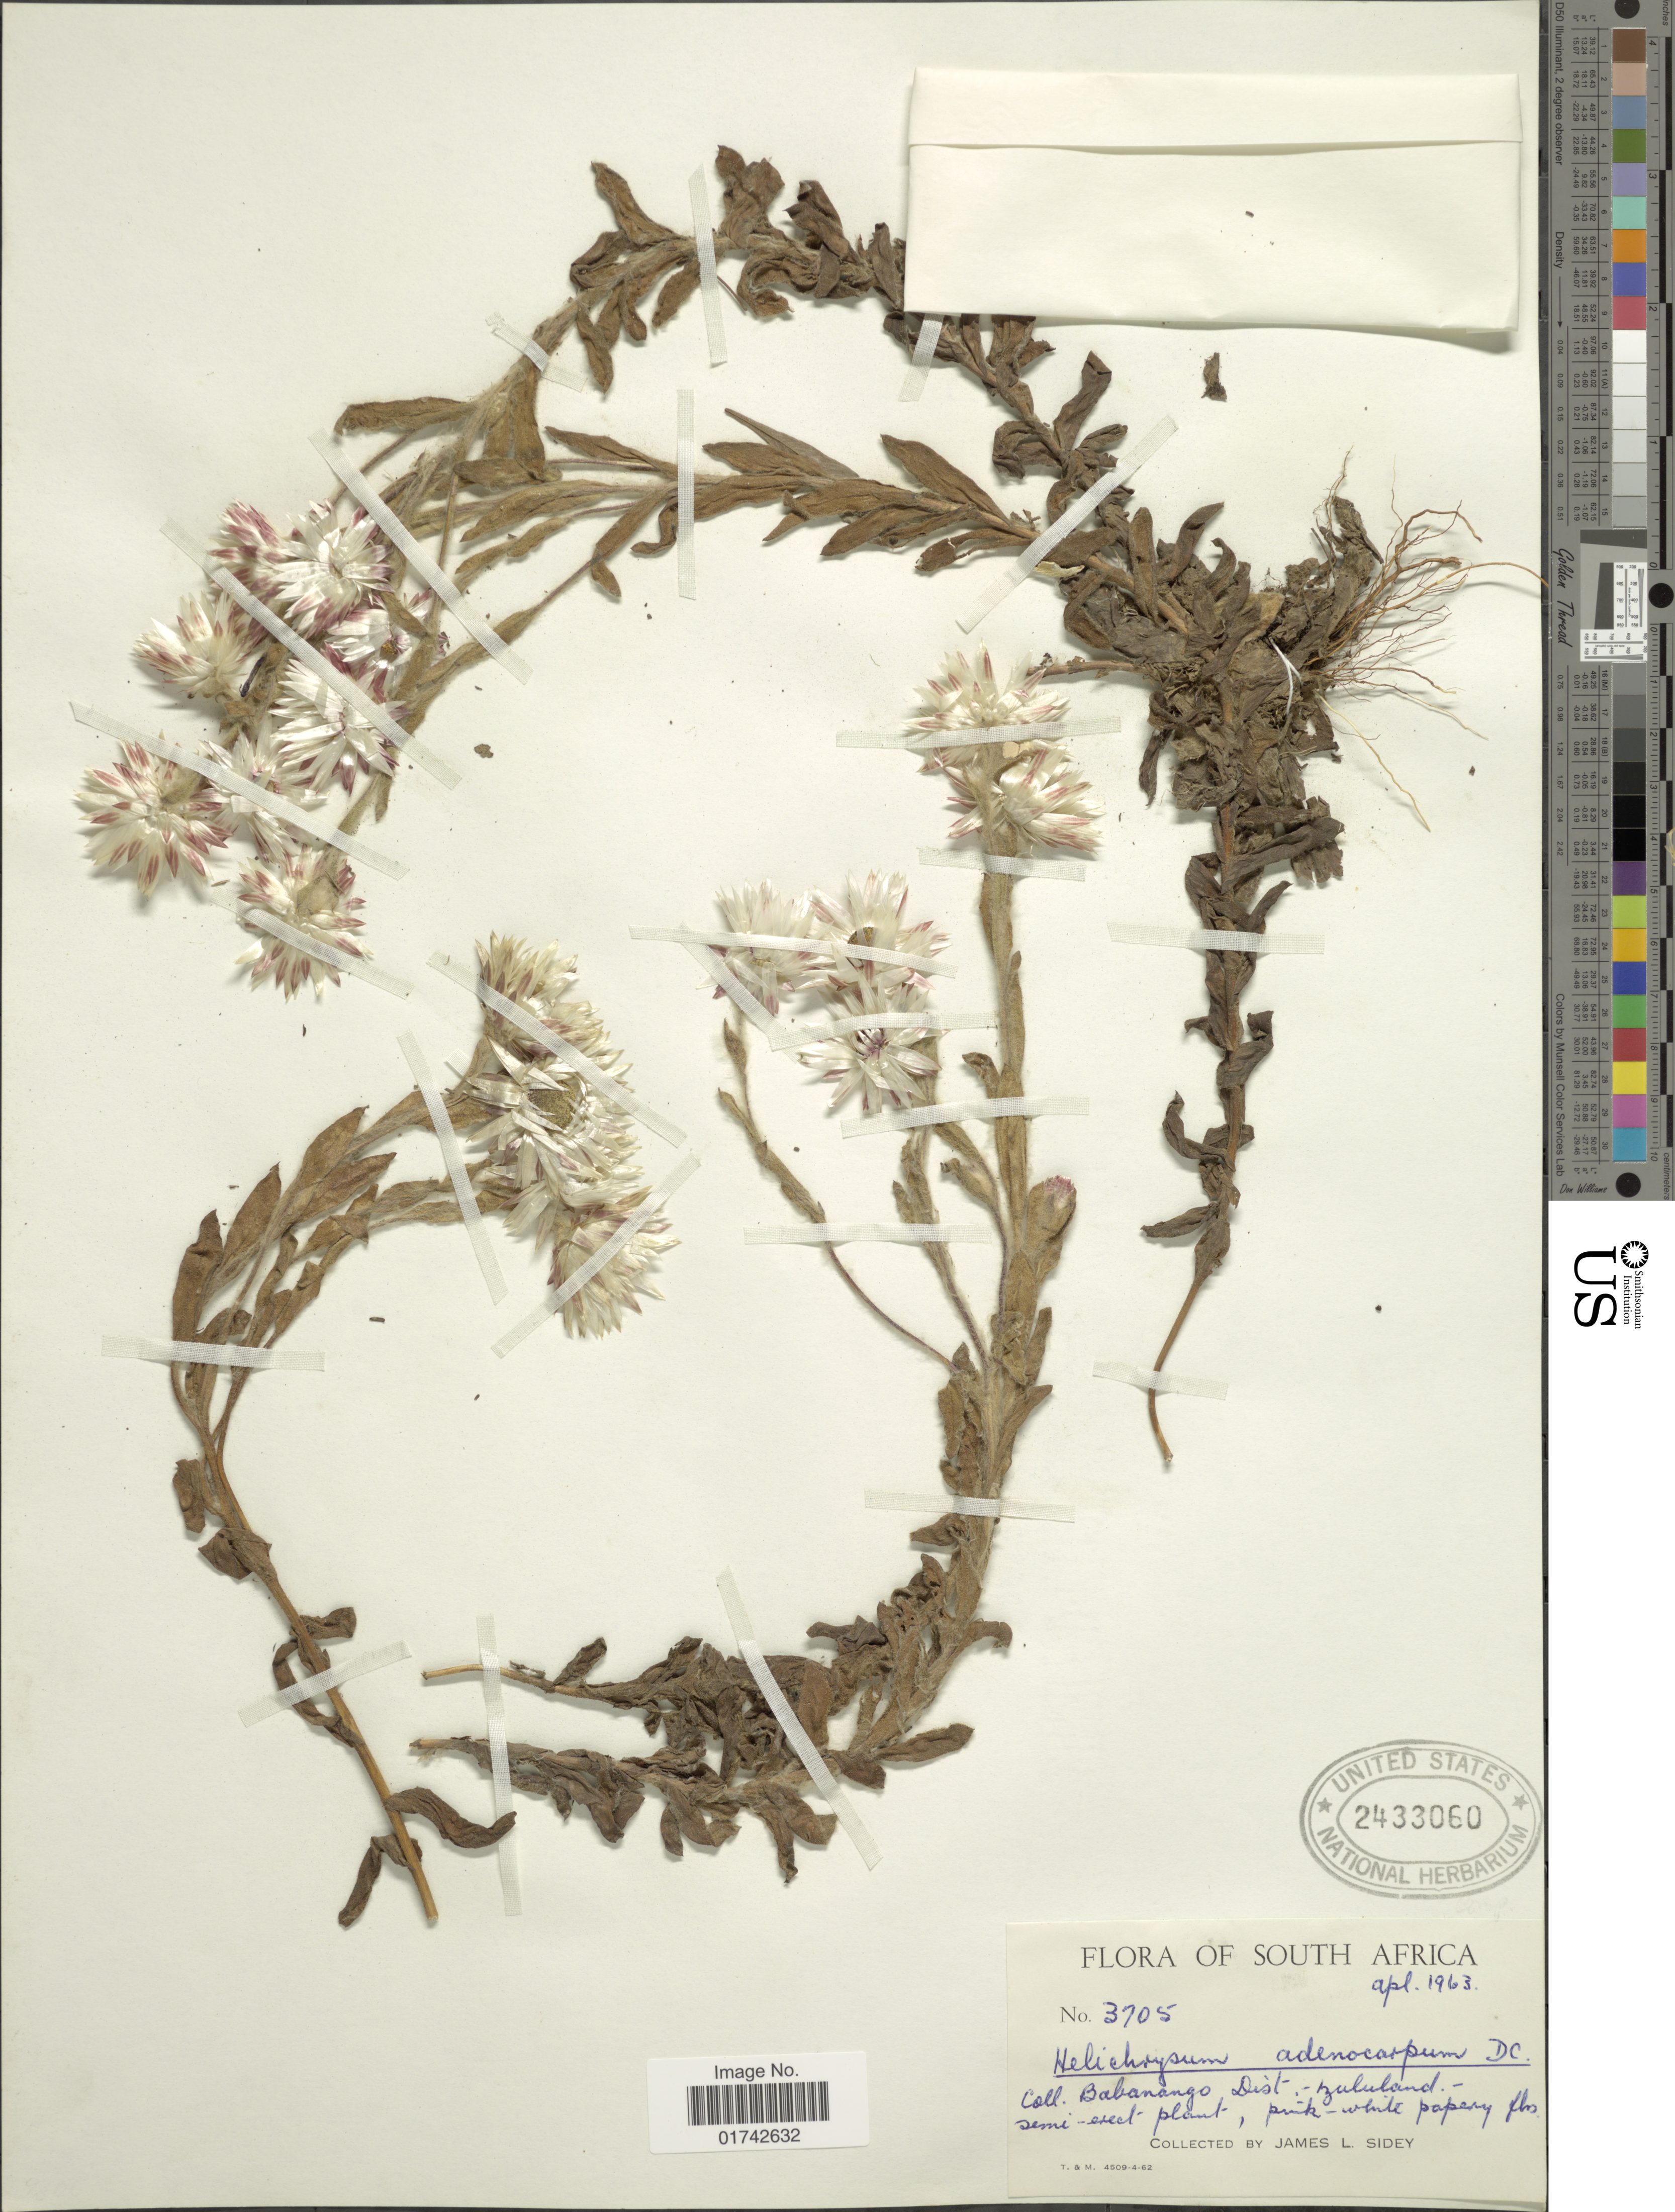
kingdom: Plantae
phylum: Tracheophyta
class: Magnoliopsida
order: Asterales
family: Asteraceae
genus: Helichrysum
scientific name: Helichrysum adenocarpum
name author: DC.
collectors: J. L. Sidey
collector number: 3705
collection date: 1963-04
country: South Africa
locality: Babanango, Dist. Zululand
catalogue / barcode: US 2433060